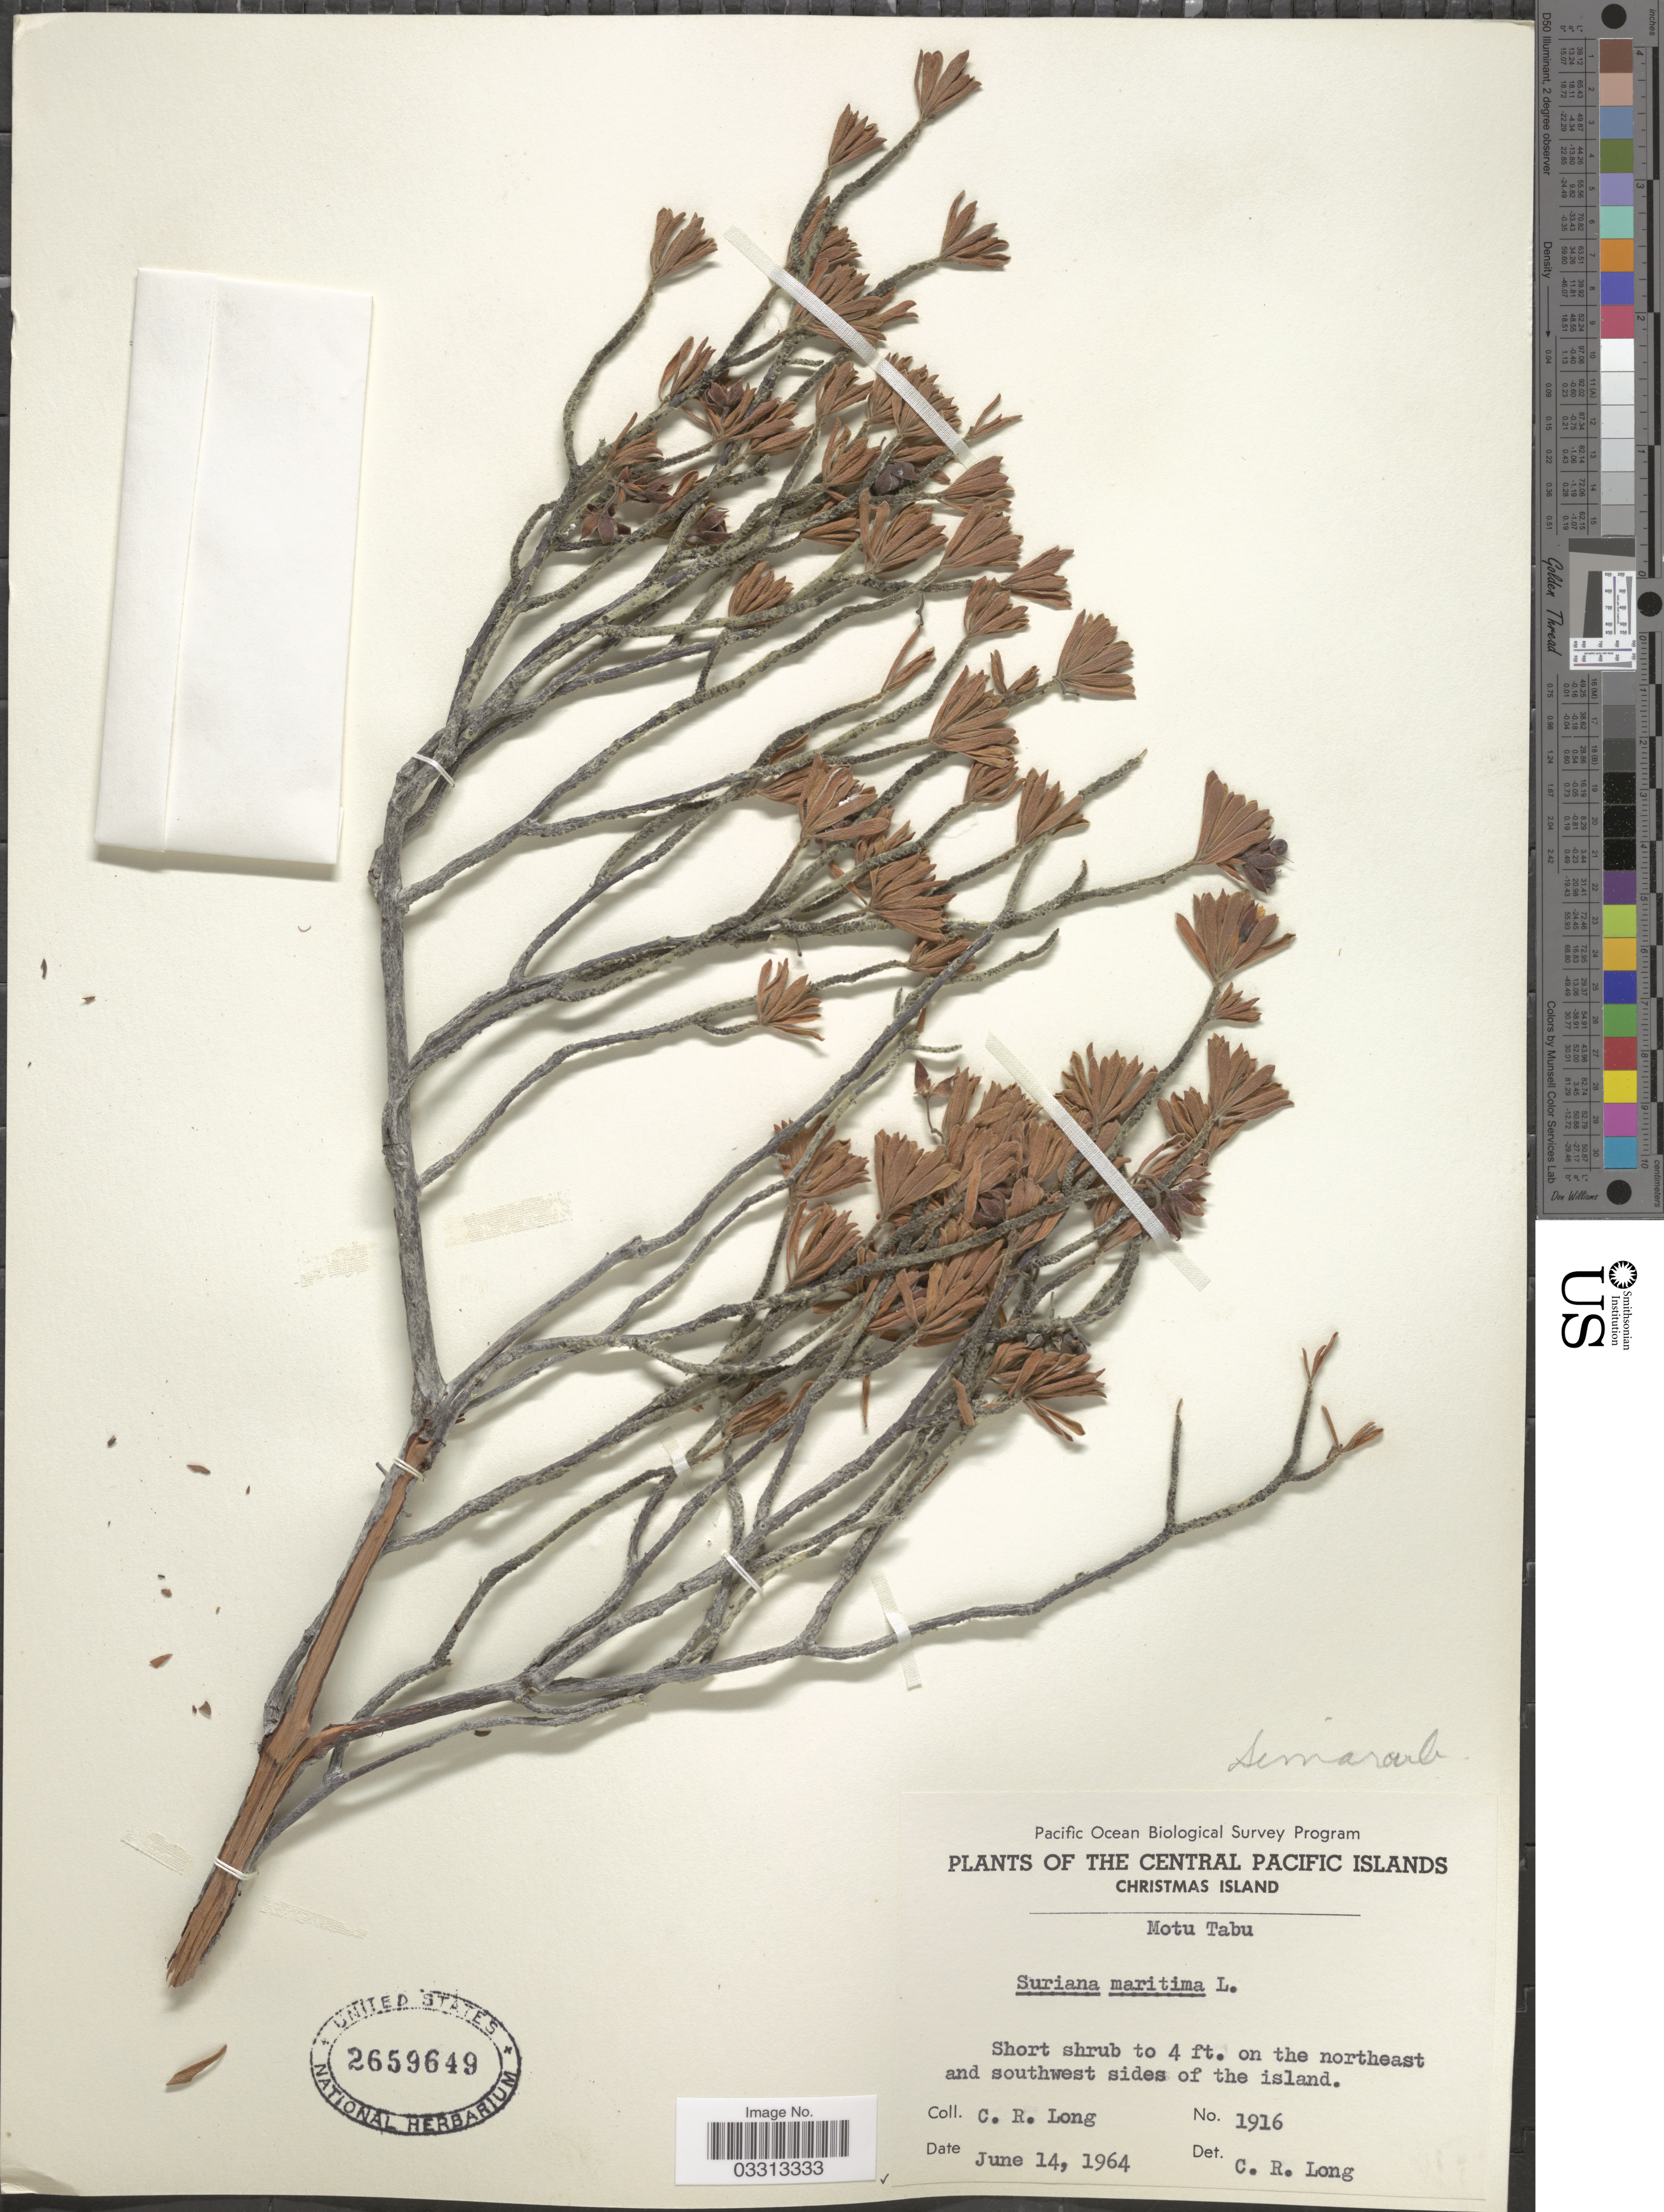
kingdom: Plantae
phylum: Tracheophyta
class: Magnoliopsida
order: Fabales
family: Surianaceae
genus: Suriana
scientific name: Suriana maritima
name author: L.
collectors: C. R. Long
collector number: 1916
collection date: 1964-06-14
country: Kiribati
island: Kiritimati [Christmas] Atoll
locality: The Central Pacific Islands. Christmas Island. Motu Tabu. Northeast and southwest sides of the island.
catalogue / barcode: US 2659649